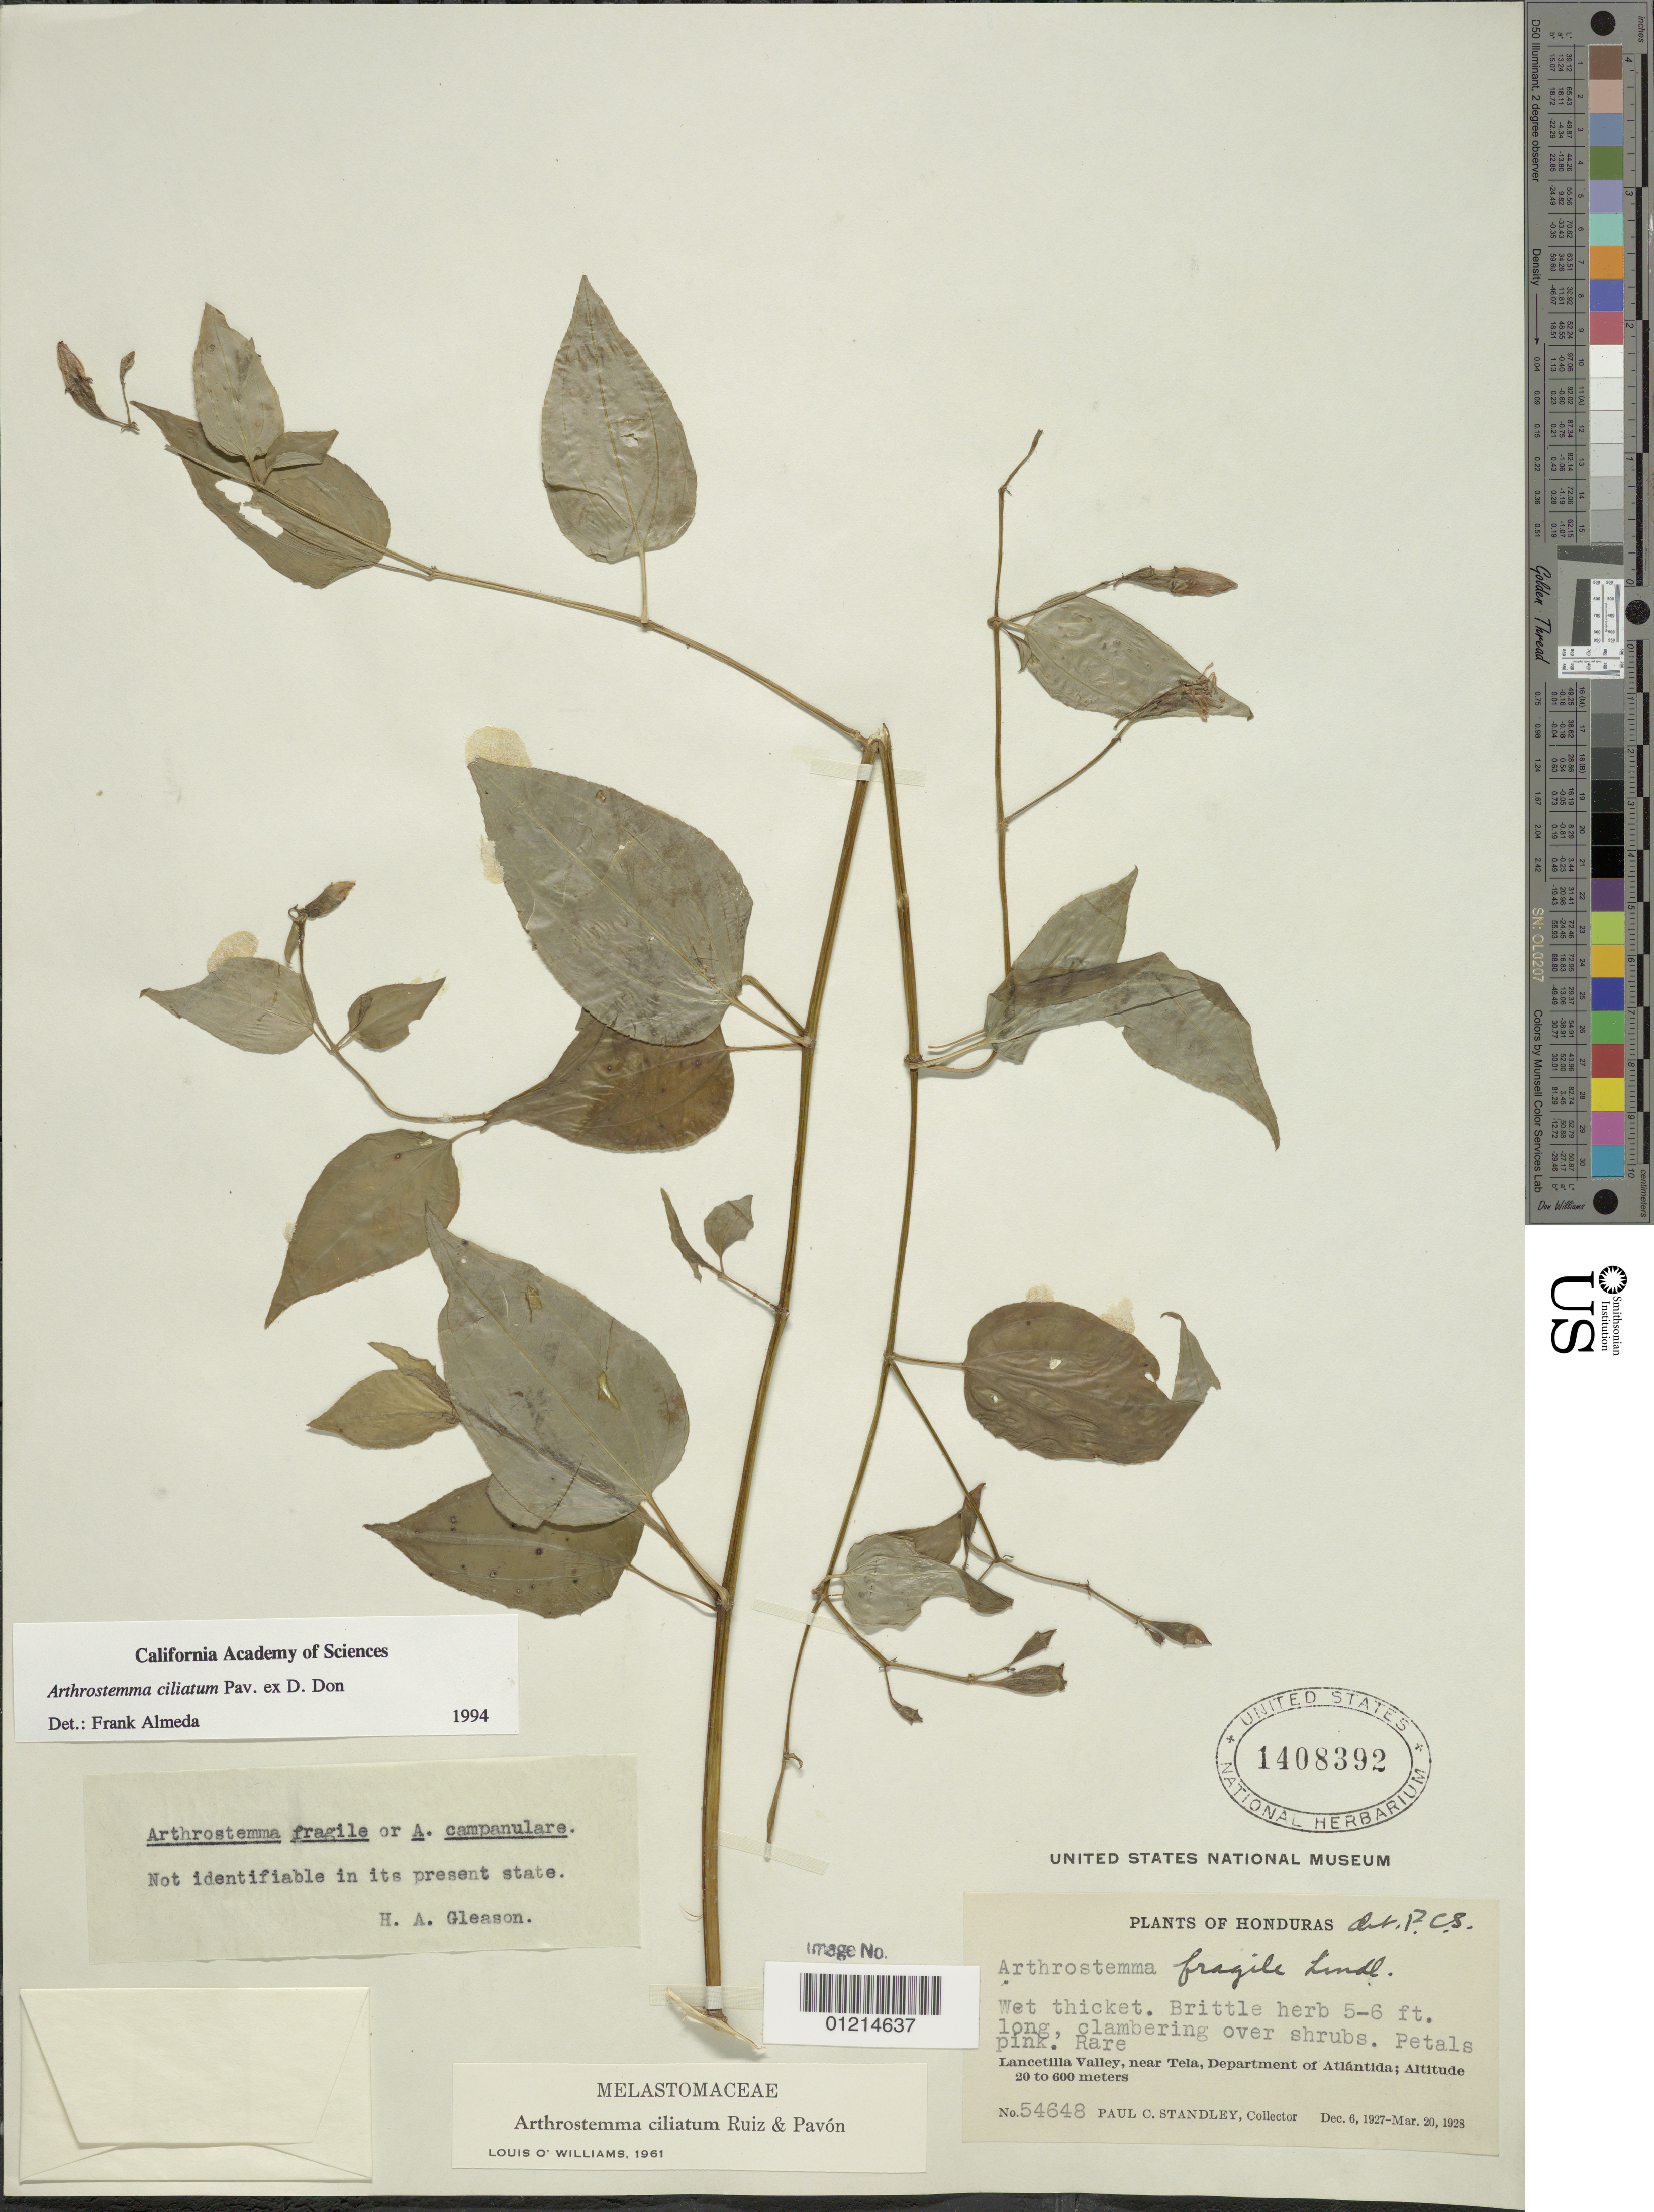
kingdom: Plantae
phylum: Tracheophyta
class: Magnoliopsida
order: Myrtales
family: Melastomataceae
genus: Arthrostemma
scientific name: Arthrostemma ciliatum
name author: Pav. ex D. Don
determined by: Almeda, F.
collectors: P. C. Standley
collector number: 54648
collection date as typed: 06 Dec 1927 to 20 Mar 1928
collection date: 1927-12-06/1928-03-20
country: Honduras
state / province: Atlántida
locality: Lancetilla Valley, near Tela, Department of Atlántida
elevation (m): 20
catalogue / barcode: US 1408392